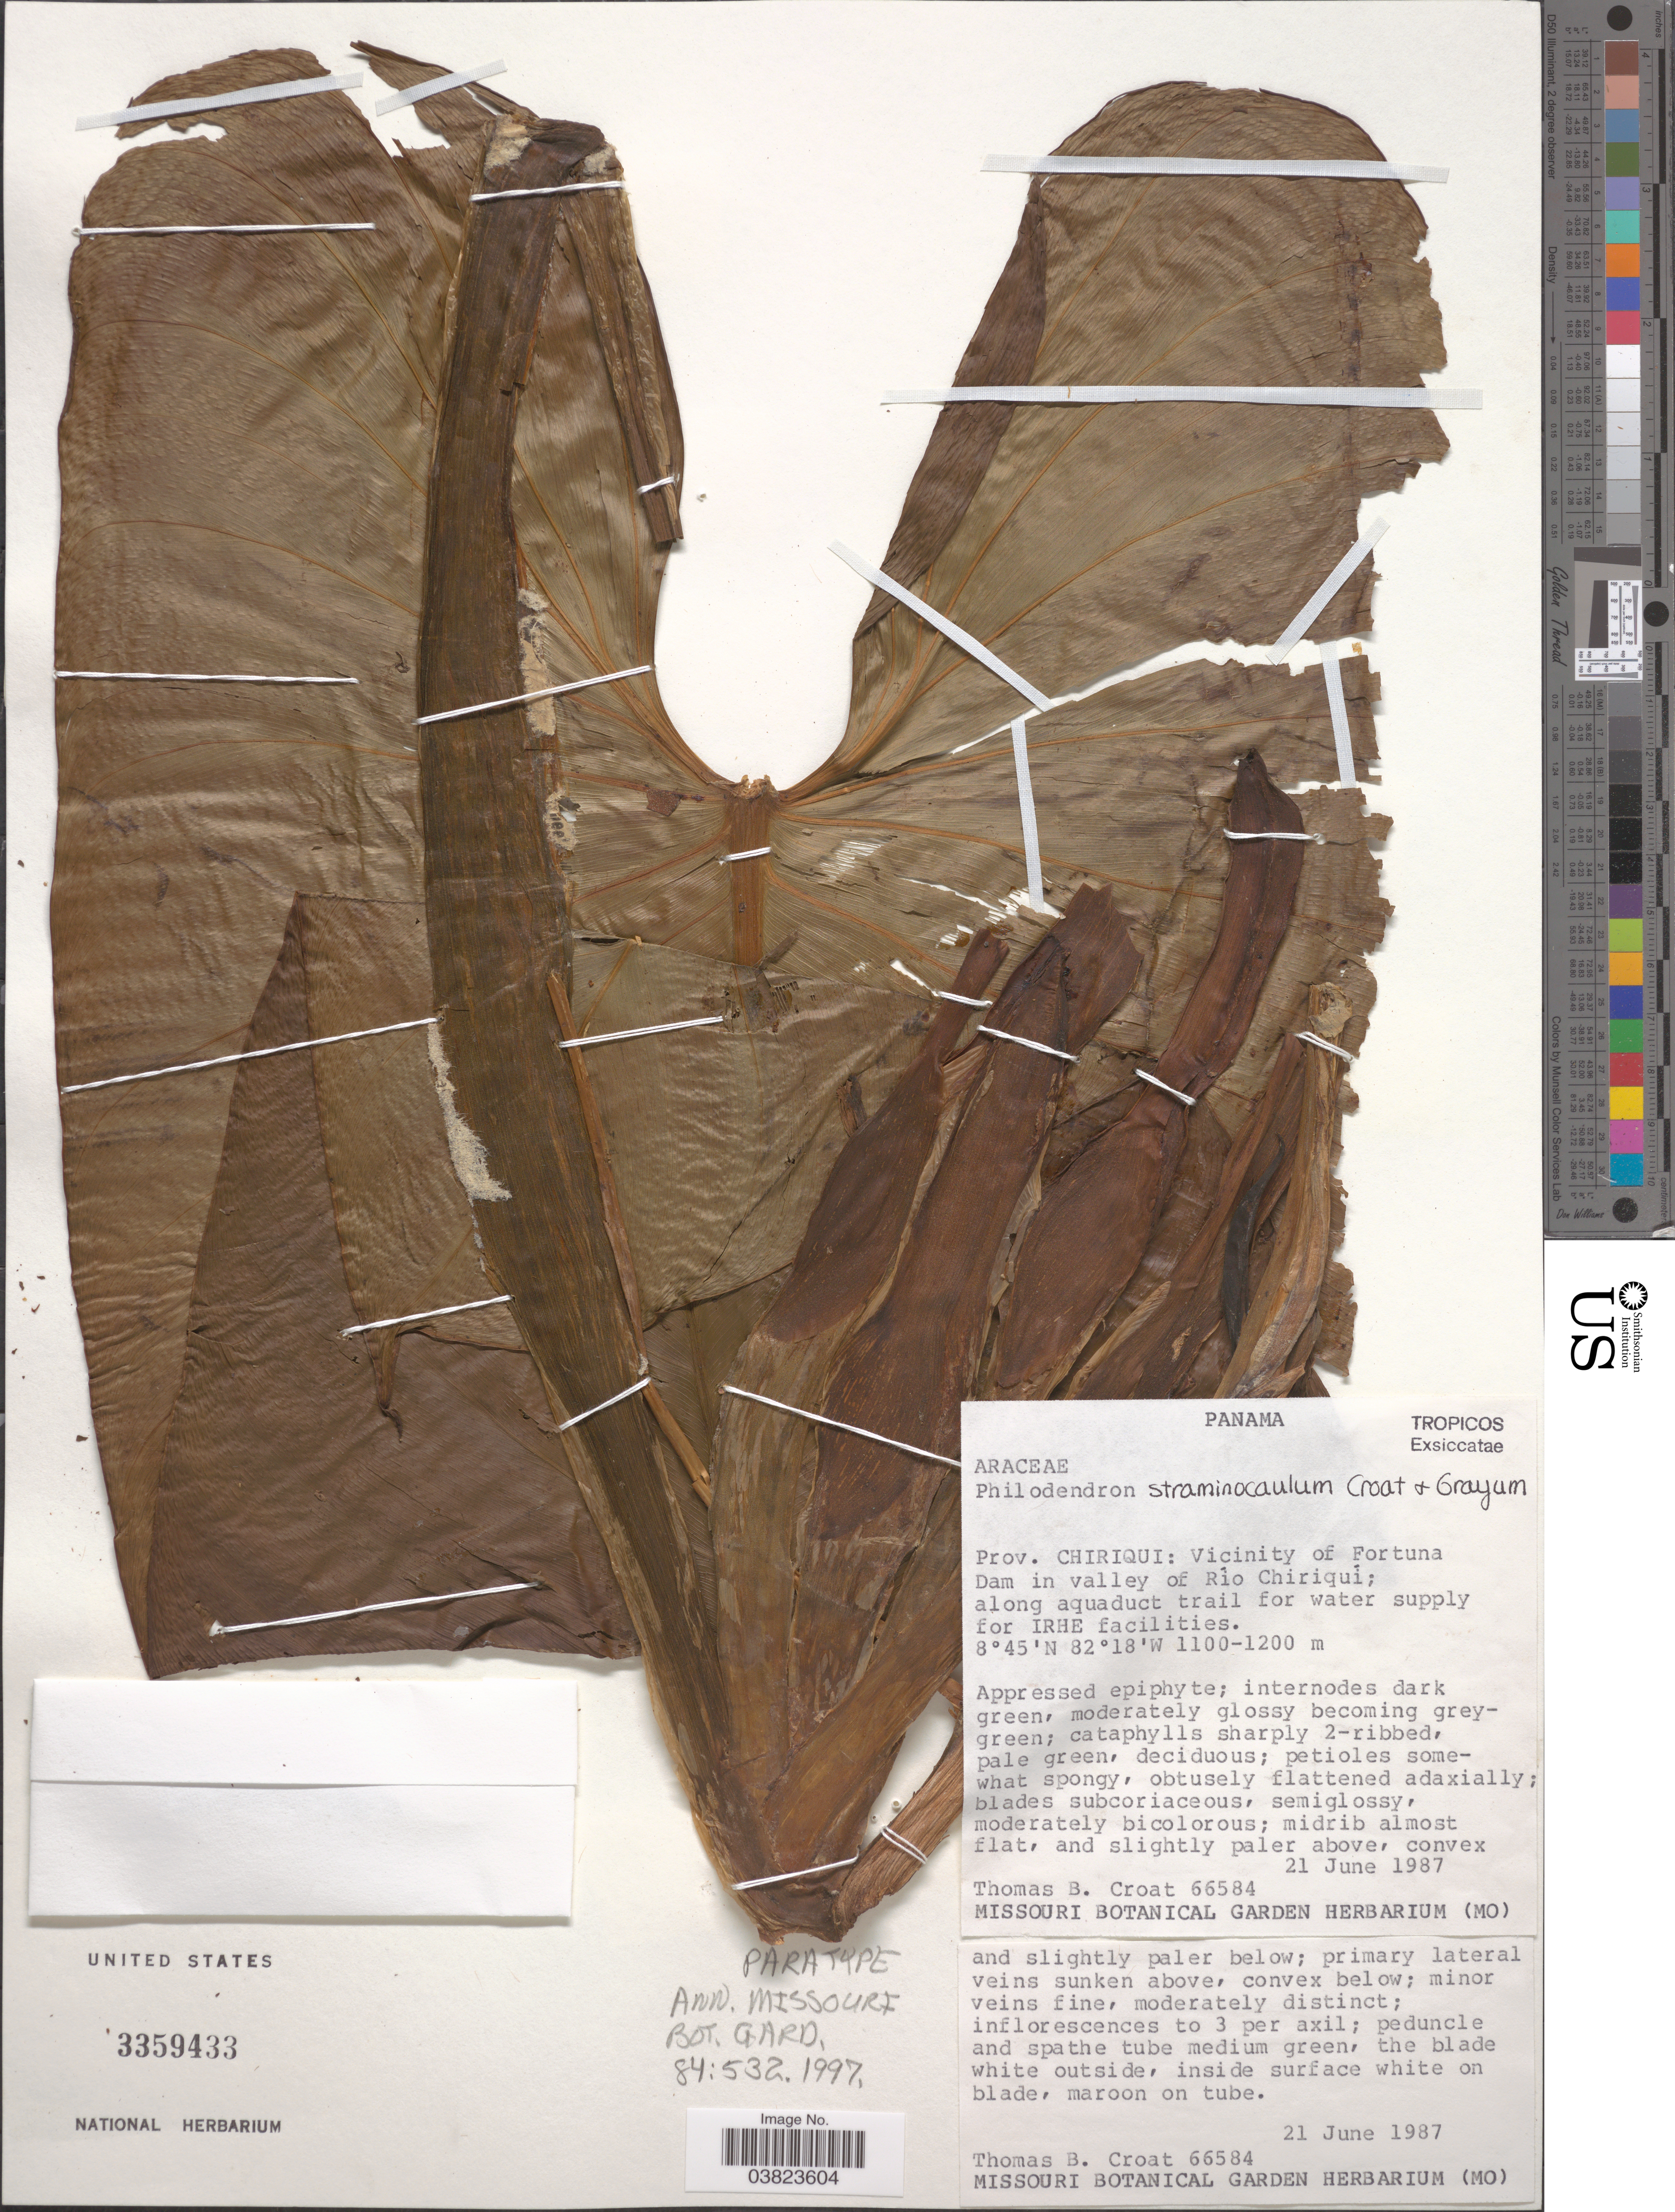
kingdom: Plantae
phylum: Tracheophyta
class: Liliopsida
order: Alismatales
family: Araceae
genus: Philodendron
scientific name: Philodendron squamicaule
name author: Croat & Grayum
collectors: T. B. Croat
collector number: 66584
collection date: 1987-06-21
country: Panama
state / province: Chiriqui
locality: Vicinity of Fortuna Dam in valley of Río Chiriqui; along aqueduct trail for water supply for IRHE facilities.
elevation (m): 1100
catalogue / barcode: US 3359433